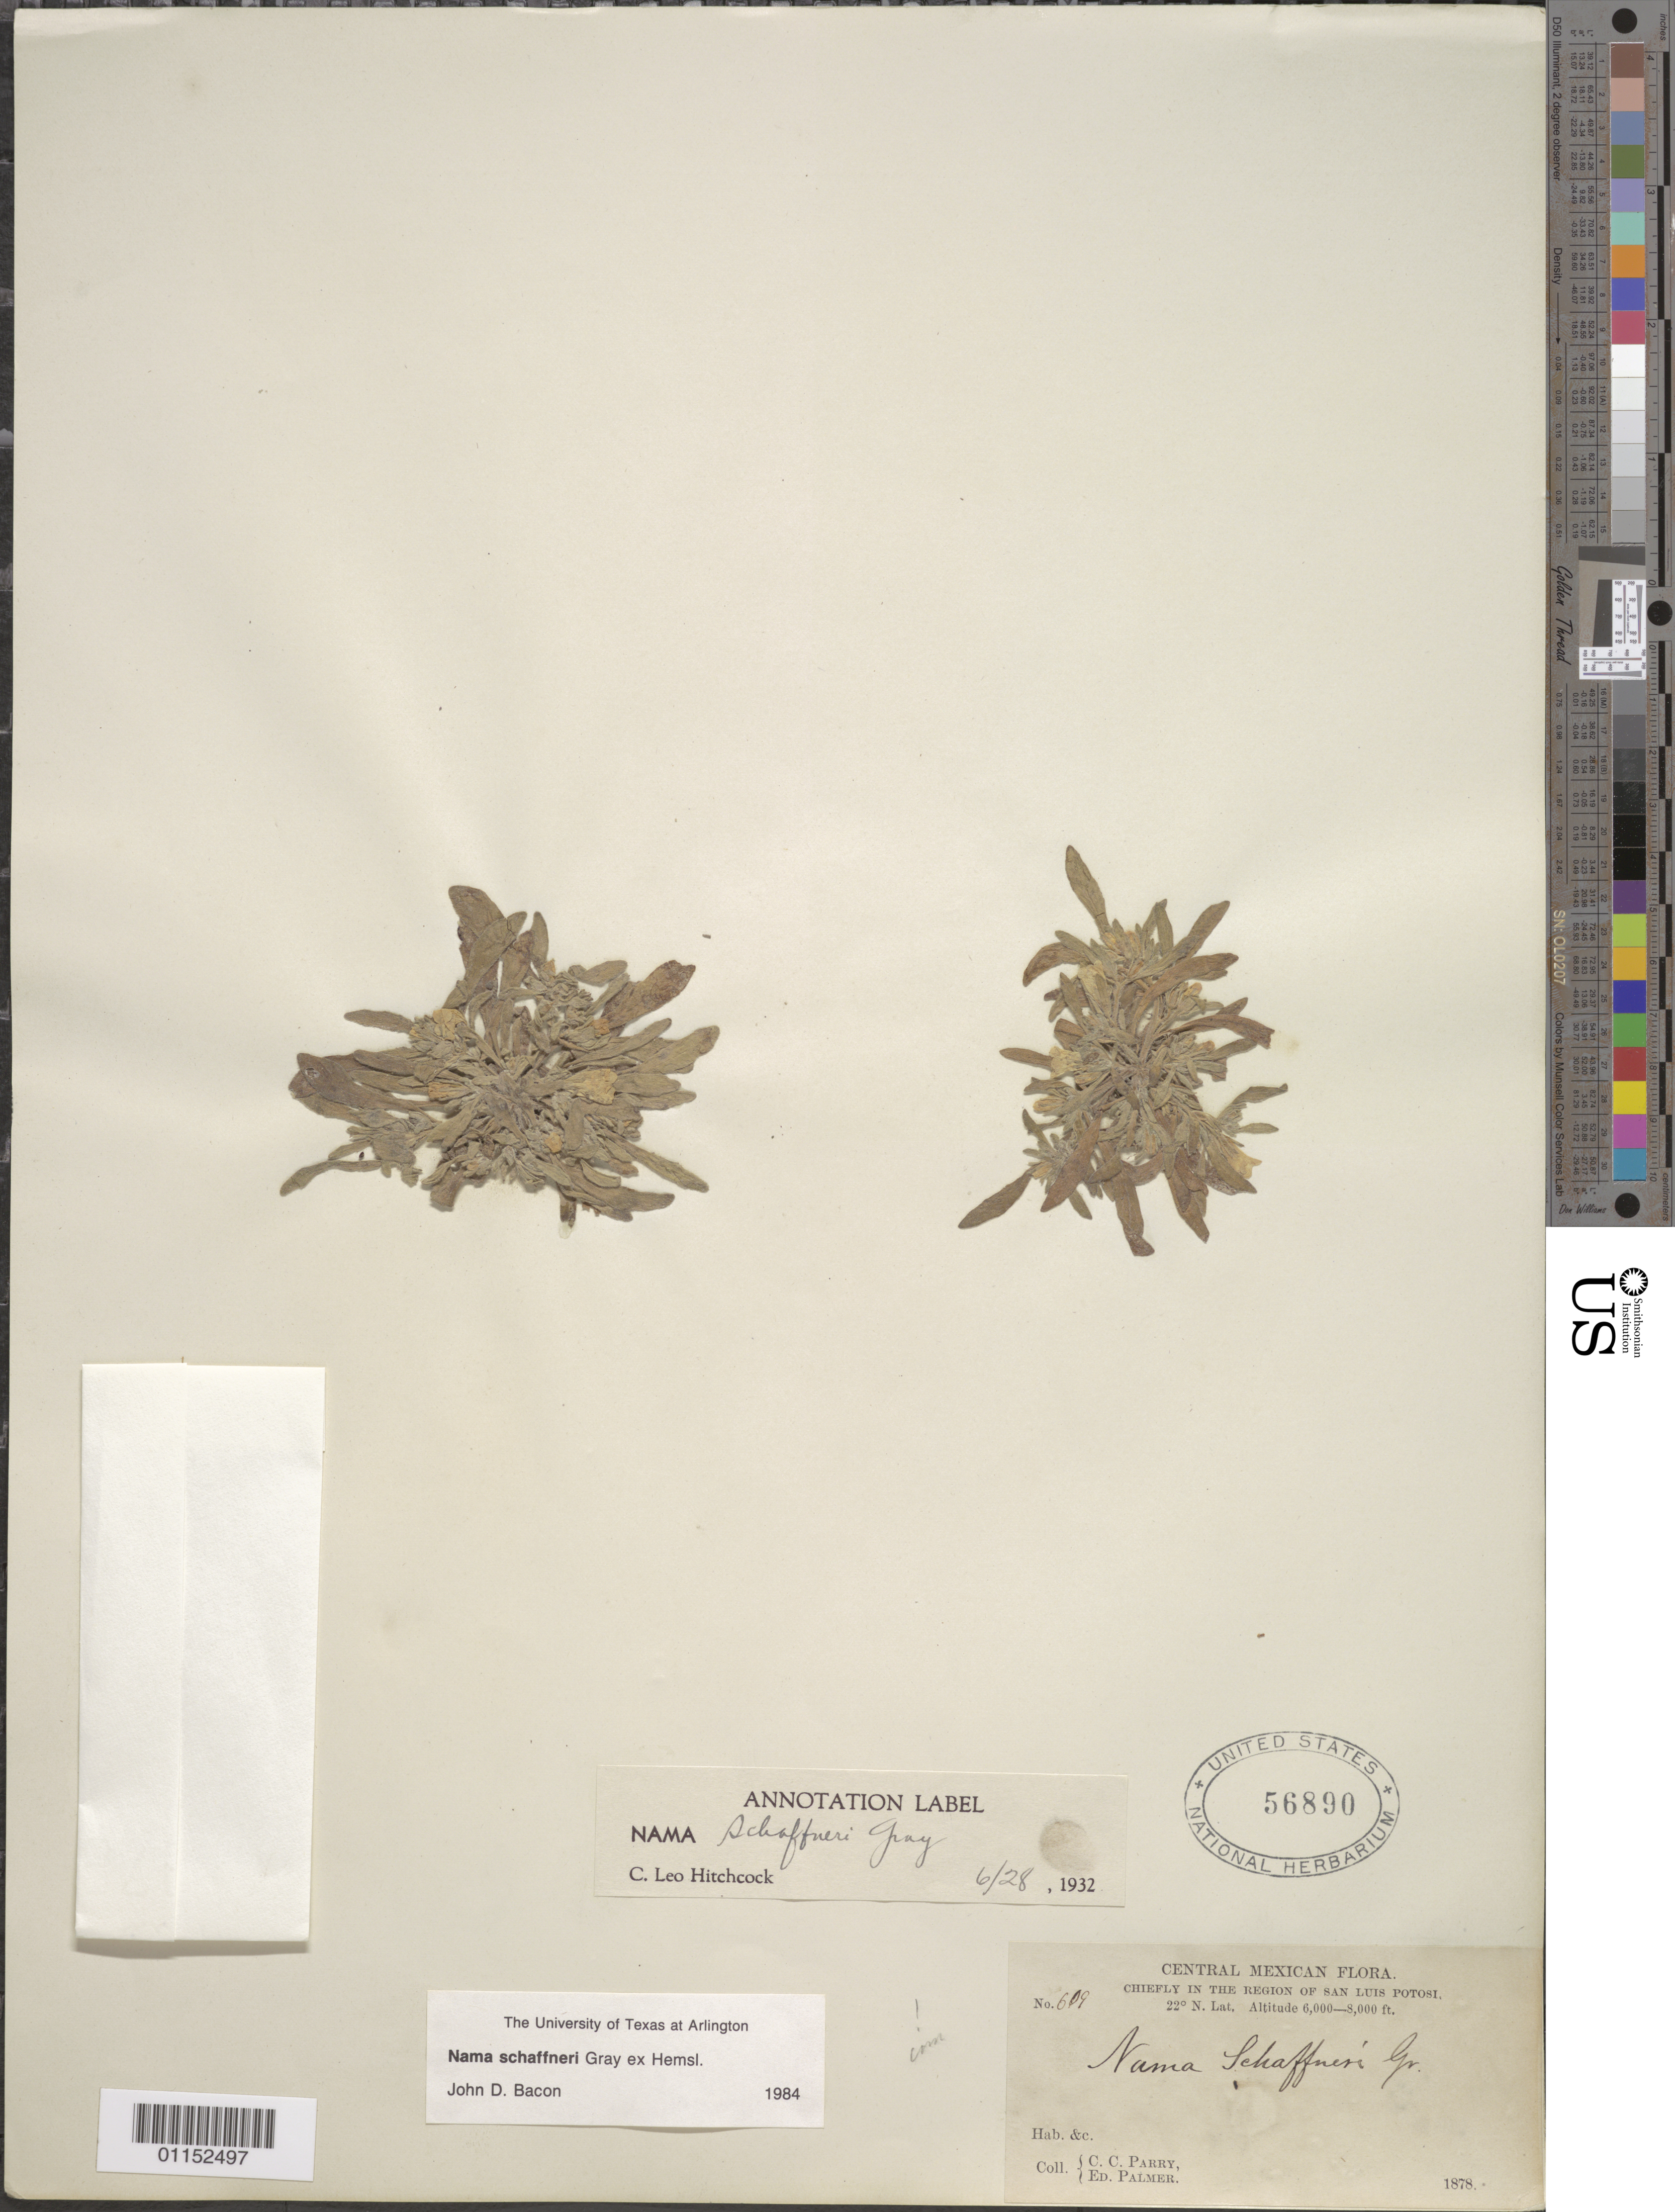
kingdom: Plantae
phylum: Tracheophyta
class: Magnoliopsida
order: Boraginales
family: Namaceae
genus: Nama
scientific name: Nama schaffneri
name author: A. Gray in Hemsl.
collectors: C. C. Parry & E. Palmer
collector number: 609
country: Mexico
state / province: San Luis Potosí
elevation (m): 1829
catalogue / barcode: US 56890